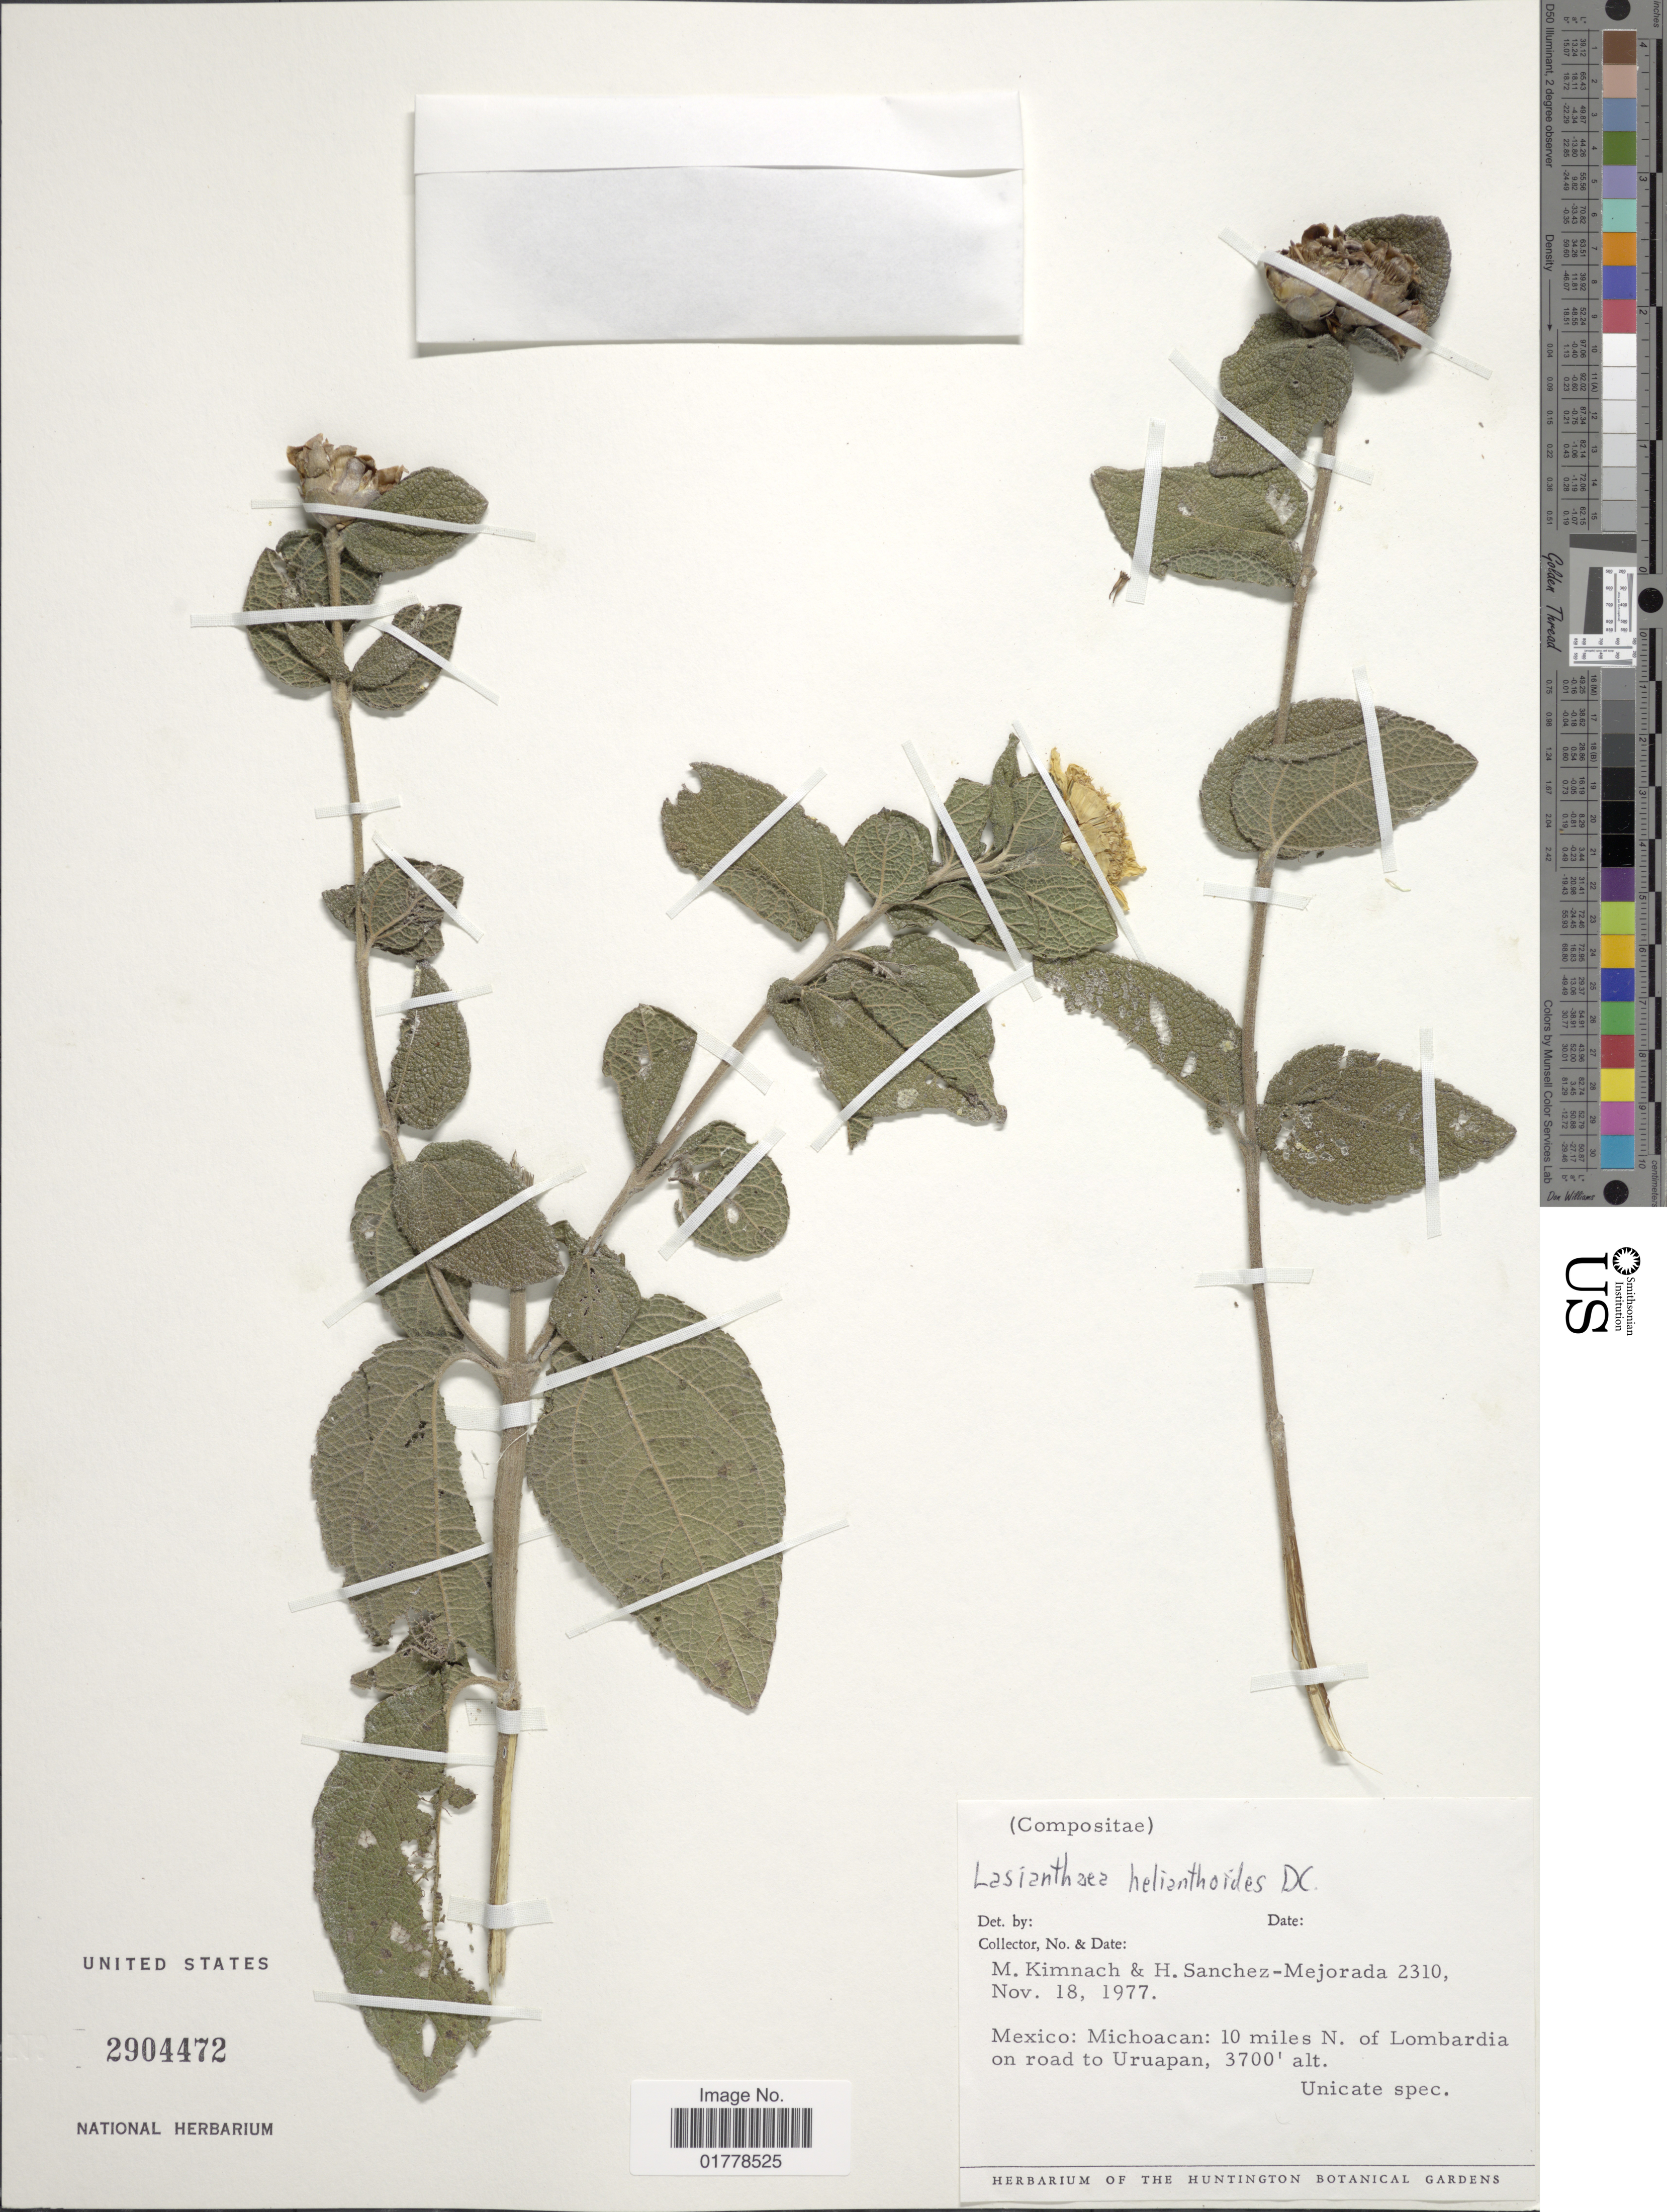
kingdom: Plantae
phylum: Tracheophyta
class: Magnoliopsida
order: Asterales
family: Asteraceae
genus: Lasianthaea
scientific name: Lasianthaea helianthoides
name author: Zucc. & DC.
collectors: M. W. Kimnach & H. Sánchez-Mejorada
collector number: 2310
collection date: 1977-11-18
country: Mexico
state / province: Michoacán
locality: Mexico: Michoacan: 10 miles N. of Lombardia on road to Uruapan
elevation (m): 1128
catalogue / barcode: US 2904472